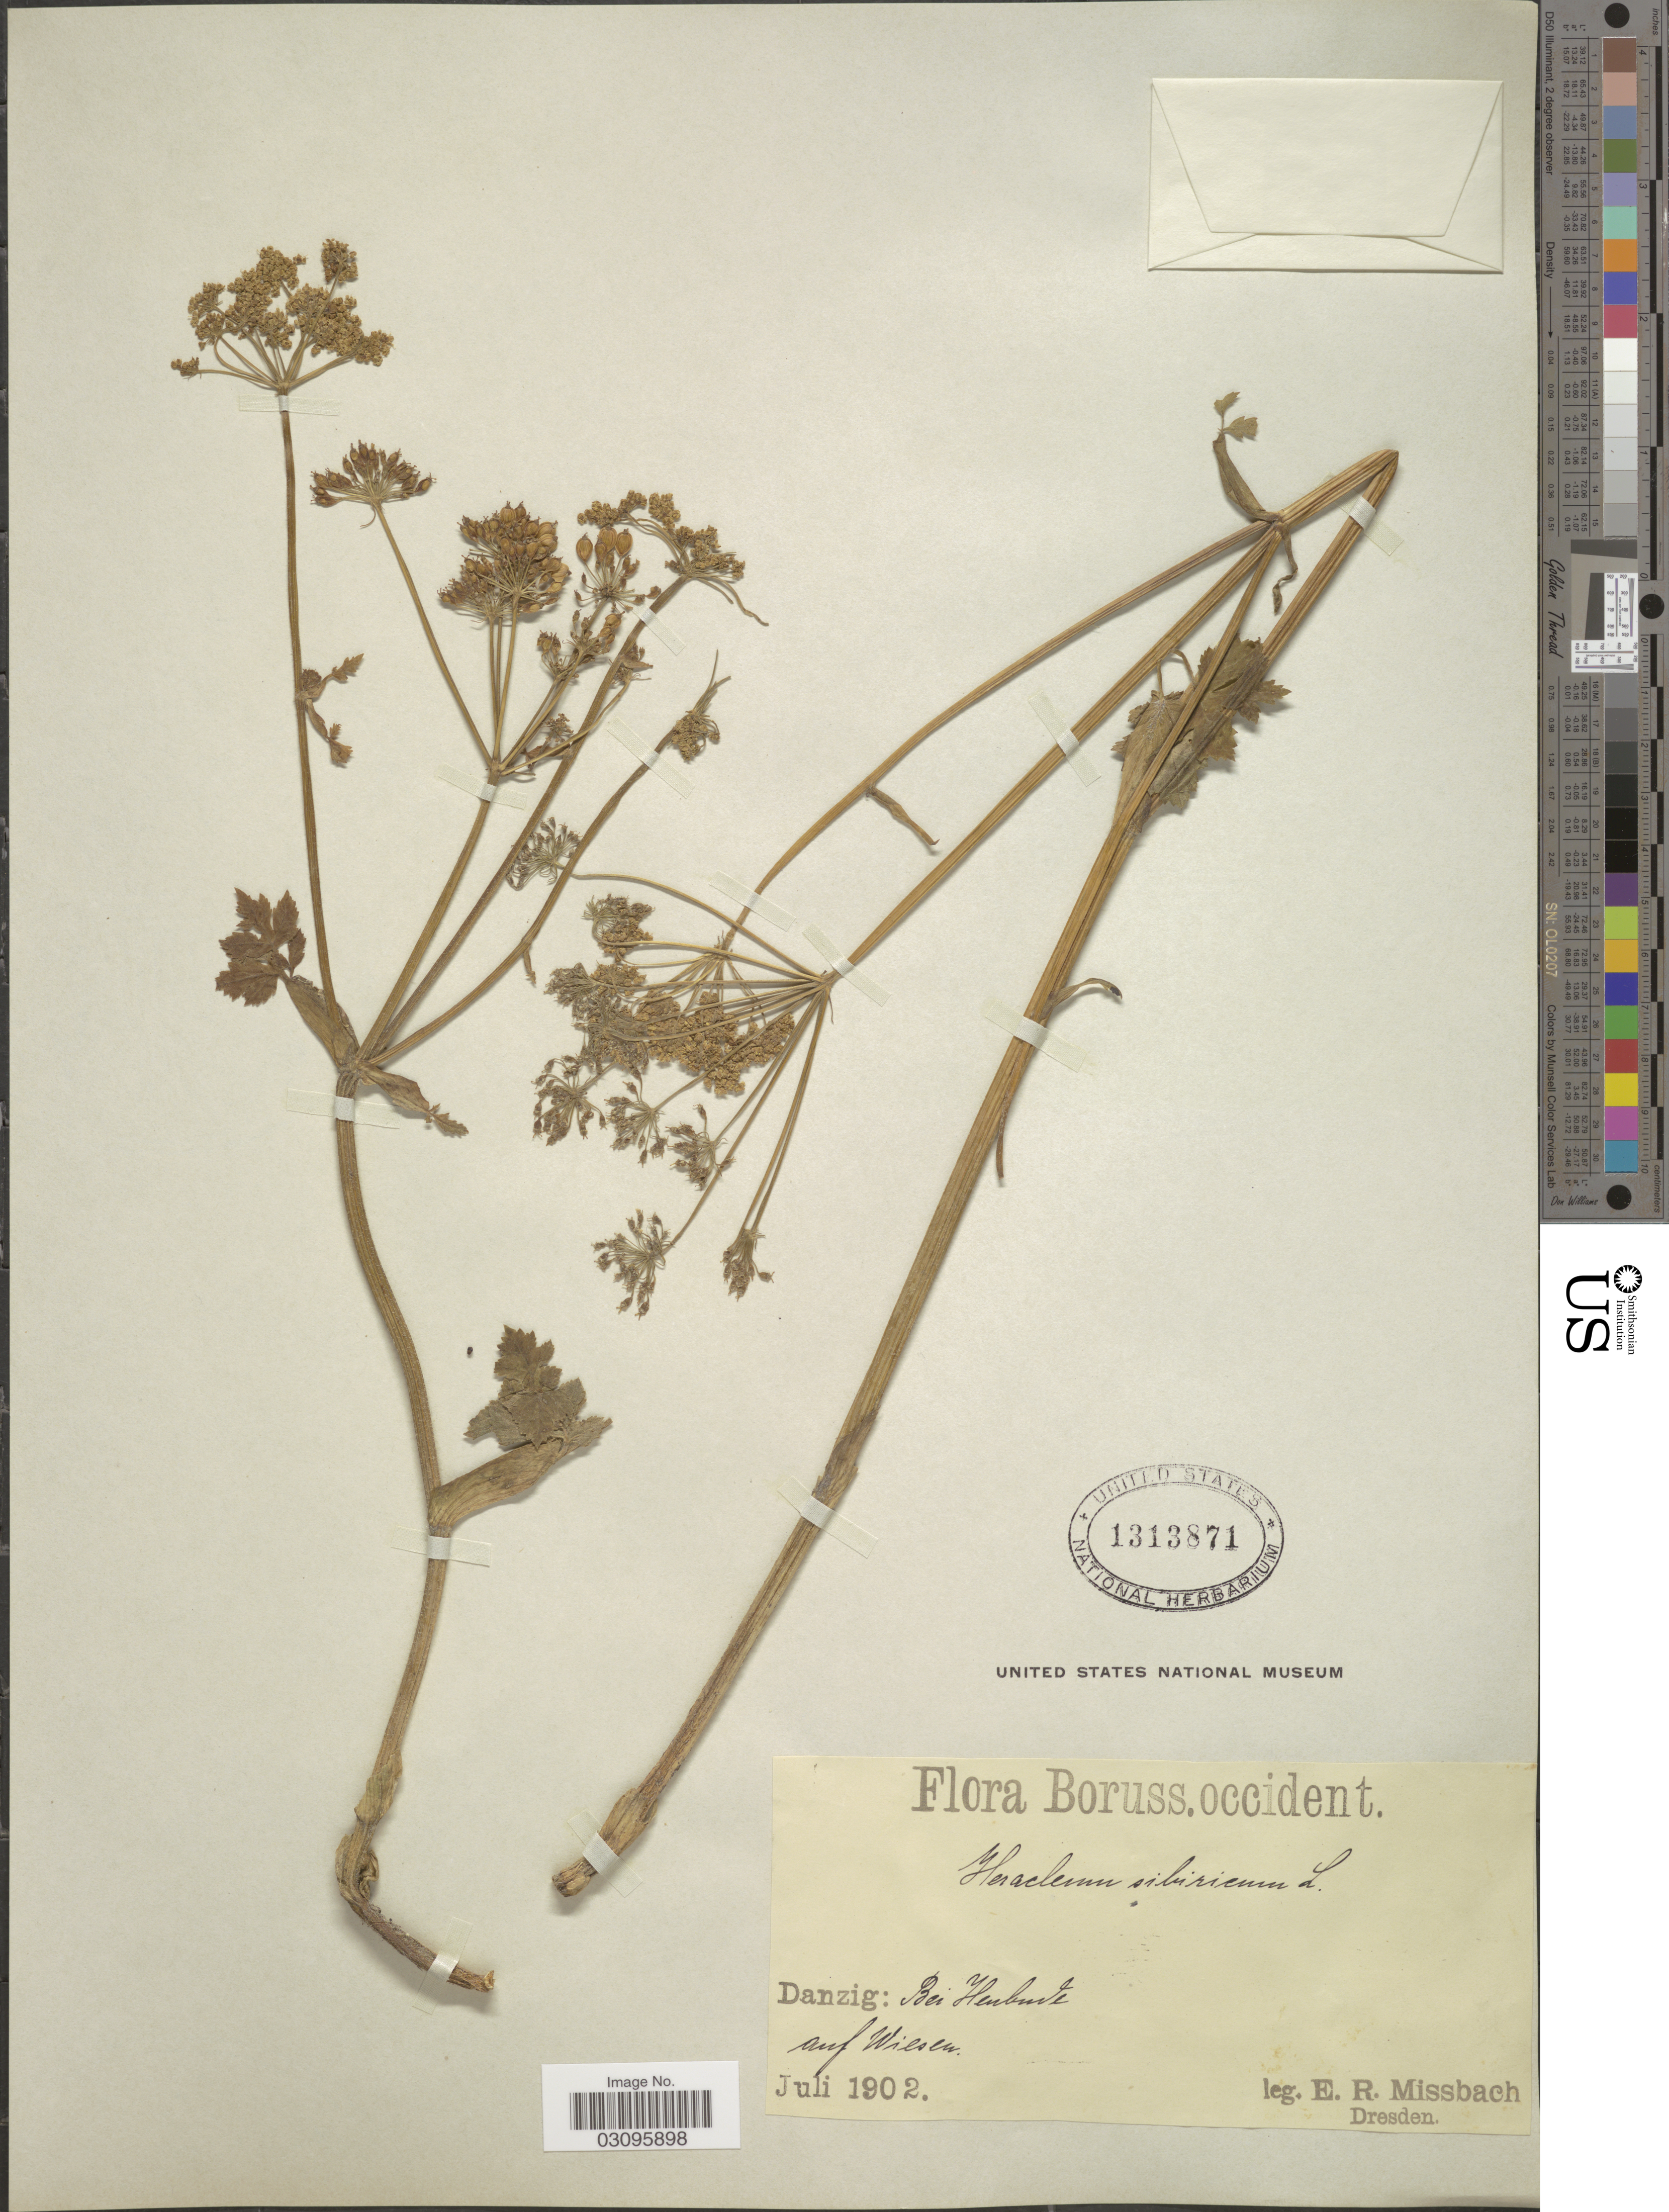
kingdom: Plantae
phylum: Tracheophyta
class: Magnoliopsida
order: Apiales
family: Apiaceae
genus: Heracleum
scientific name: Heracleum sibiricum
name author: L.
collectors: E. Missbach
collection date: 1902-07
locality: Boruss. occident. Danzig: Bei Henbude [interpreted] auf Wiesen.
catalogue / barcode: US 1313871